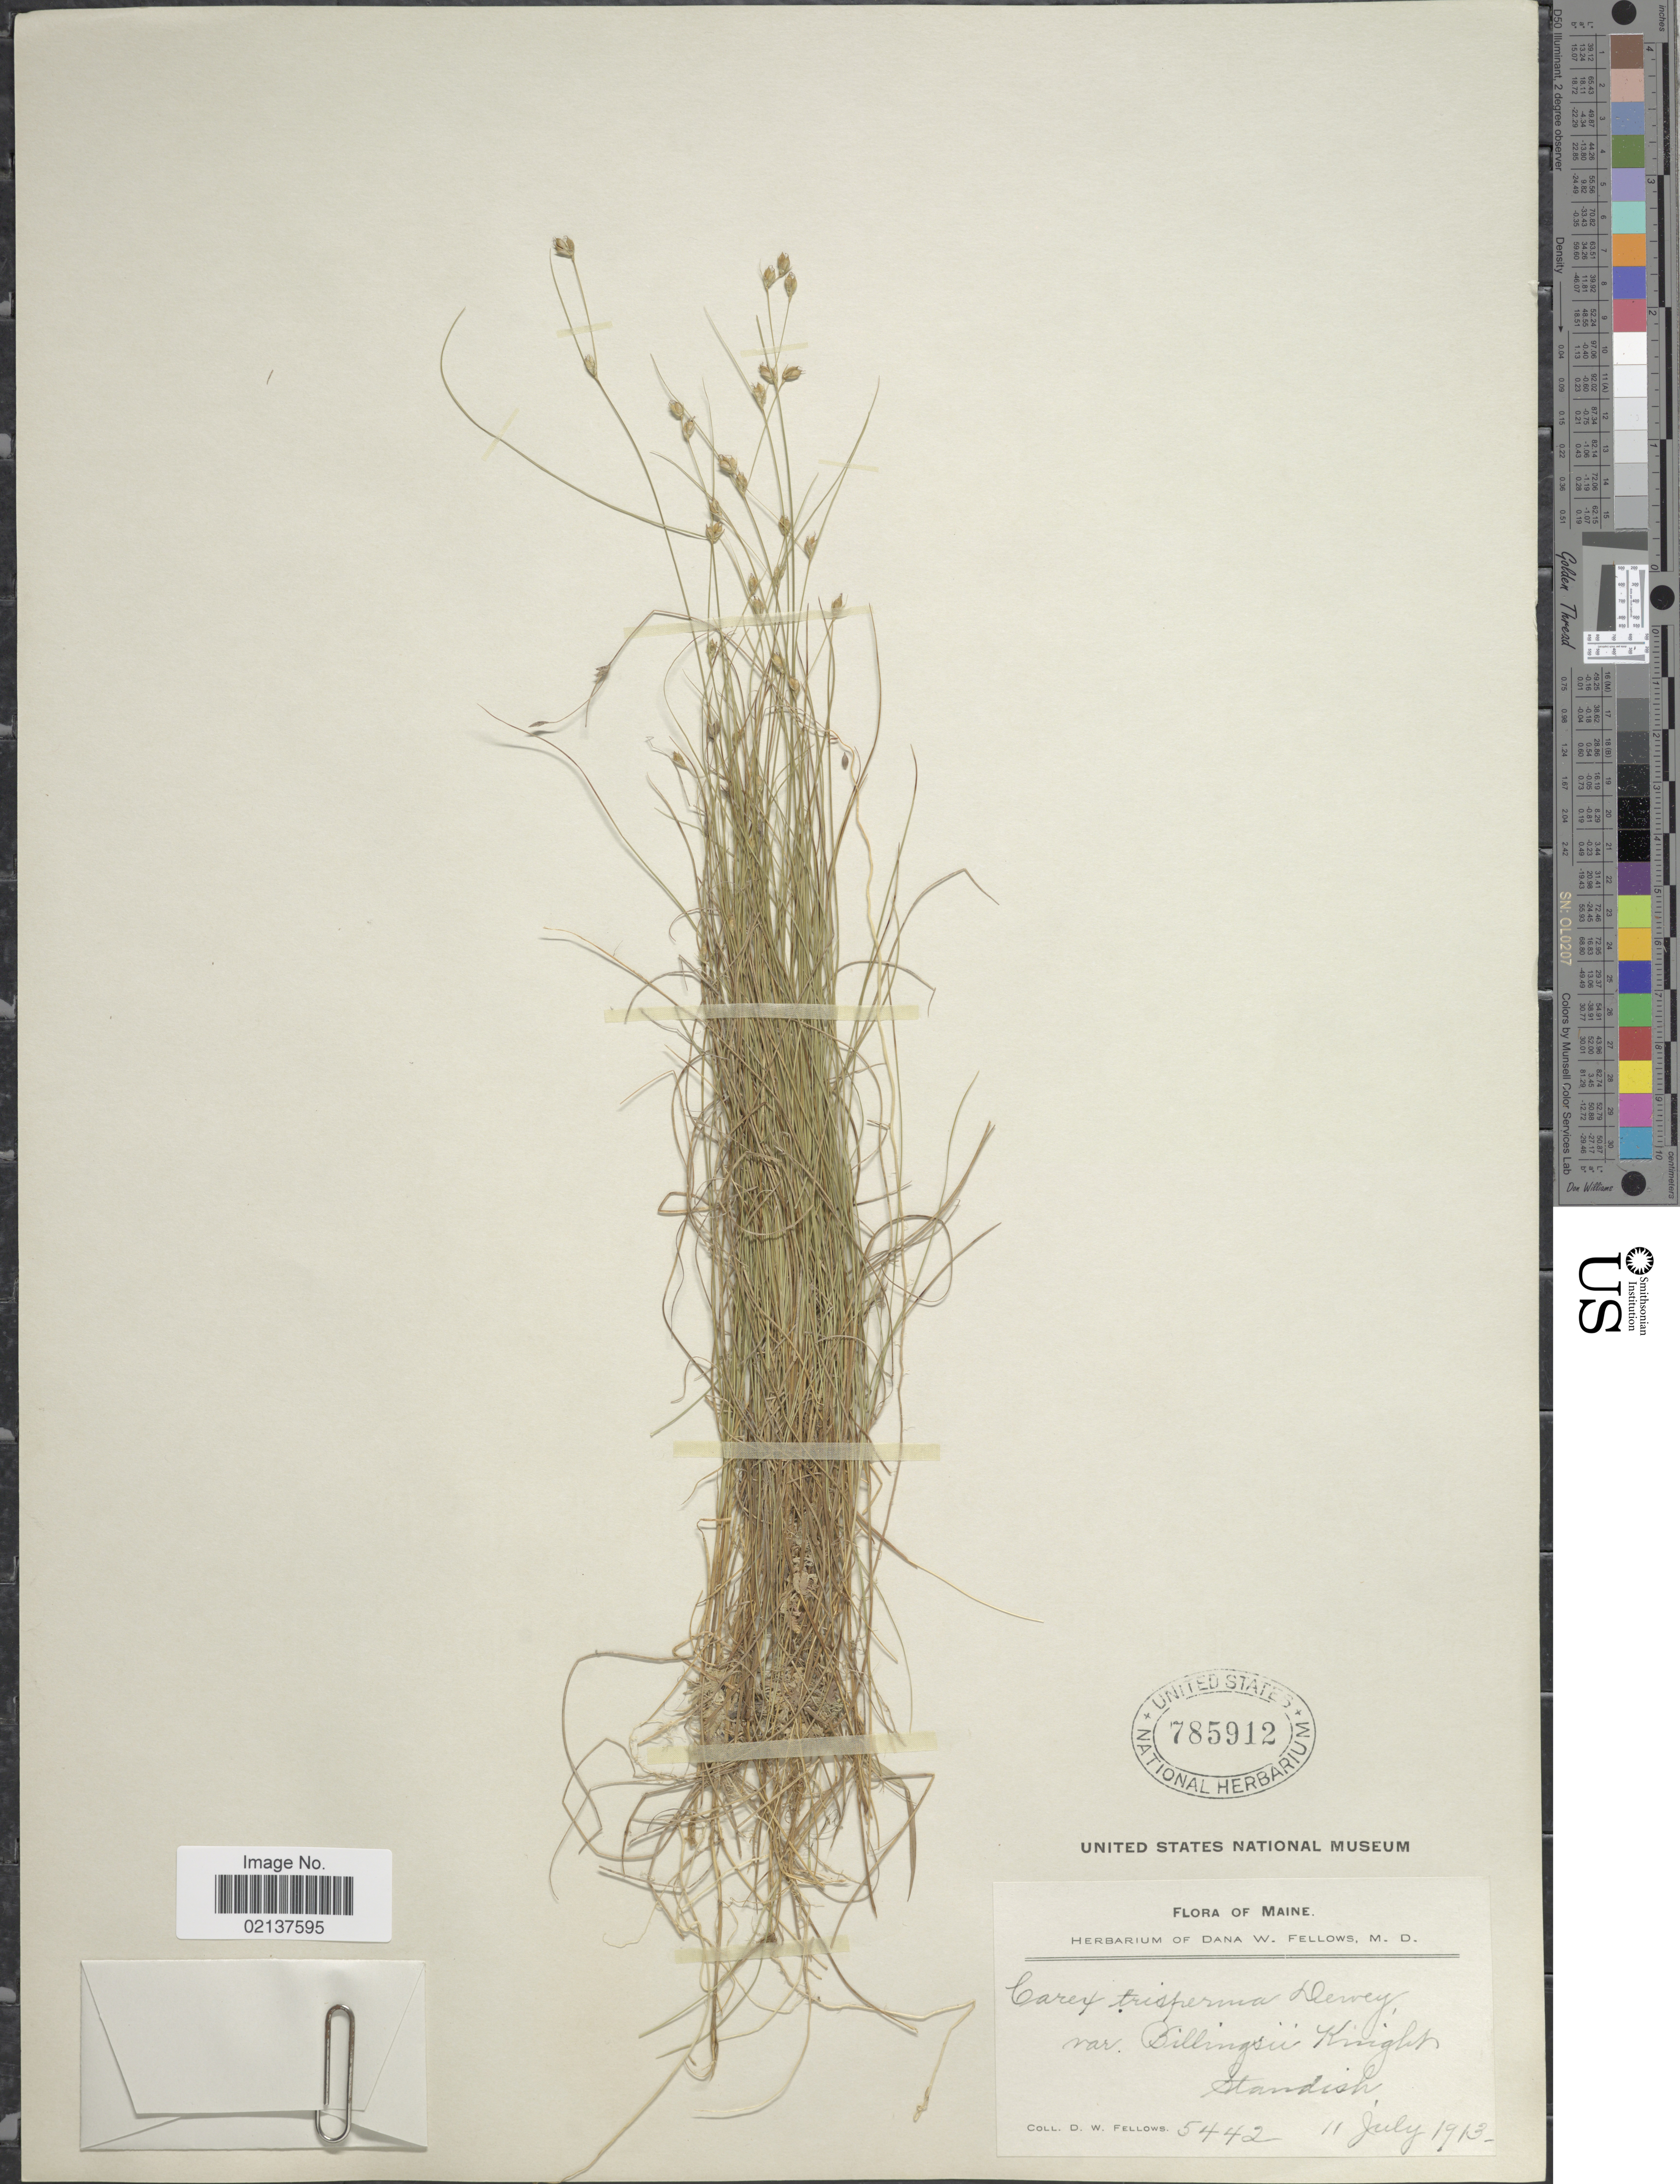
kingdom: Plantae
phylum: Tracheophyta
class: Liliopsida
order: Poales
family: Cyperaceae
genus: Carex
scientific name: Carex trisperma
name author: Dewey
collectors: D. W. Fellows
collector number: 5442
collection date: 1913-07-11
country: United States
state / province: Maine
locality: Standish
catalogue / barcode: US 785912